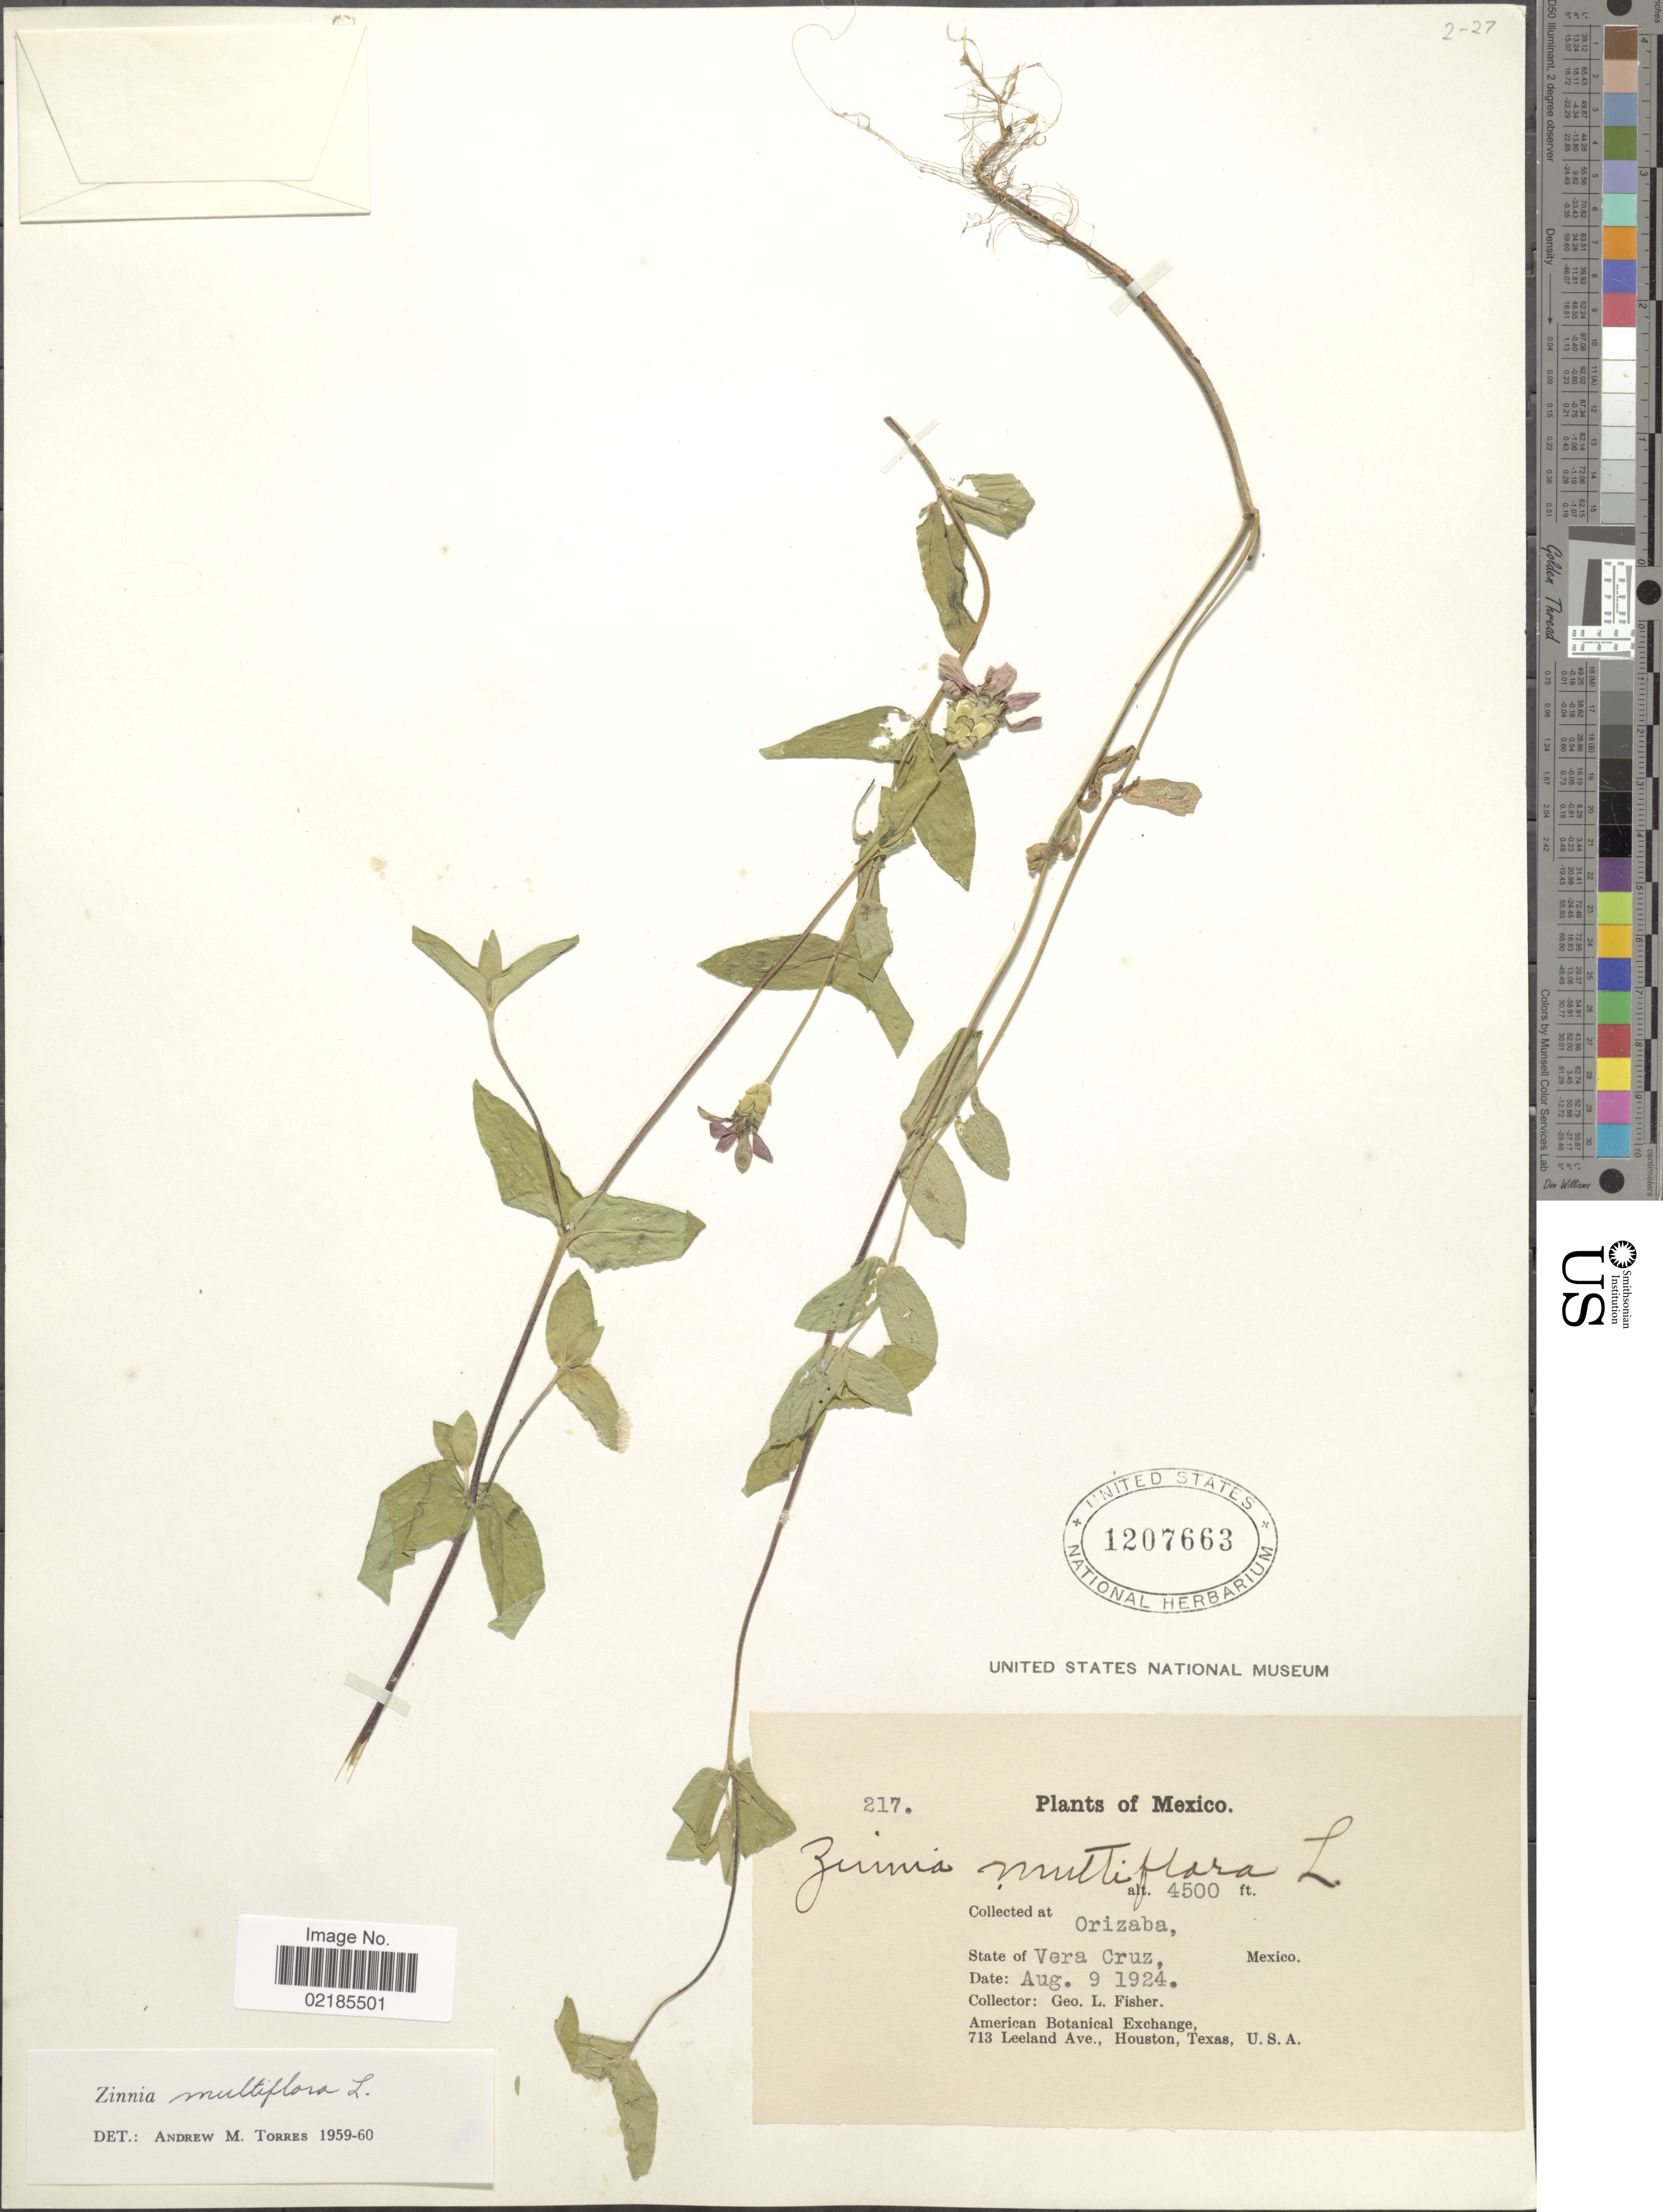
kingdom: Plantae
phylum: Tracheophyta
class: Magnoliopsida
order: Asterales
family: Asteraceae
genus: Zinnia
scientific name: Zinnia peruviana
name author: (L.) L.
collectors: G. L. Fisher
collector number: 217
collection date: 1924-08-09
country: Mexico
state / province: Veracruz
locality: Orizaba, State of Vera Cruz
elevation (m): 1372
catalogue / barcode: US 1207663